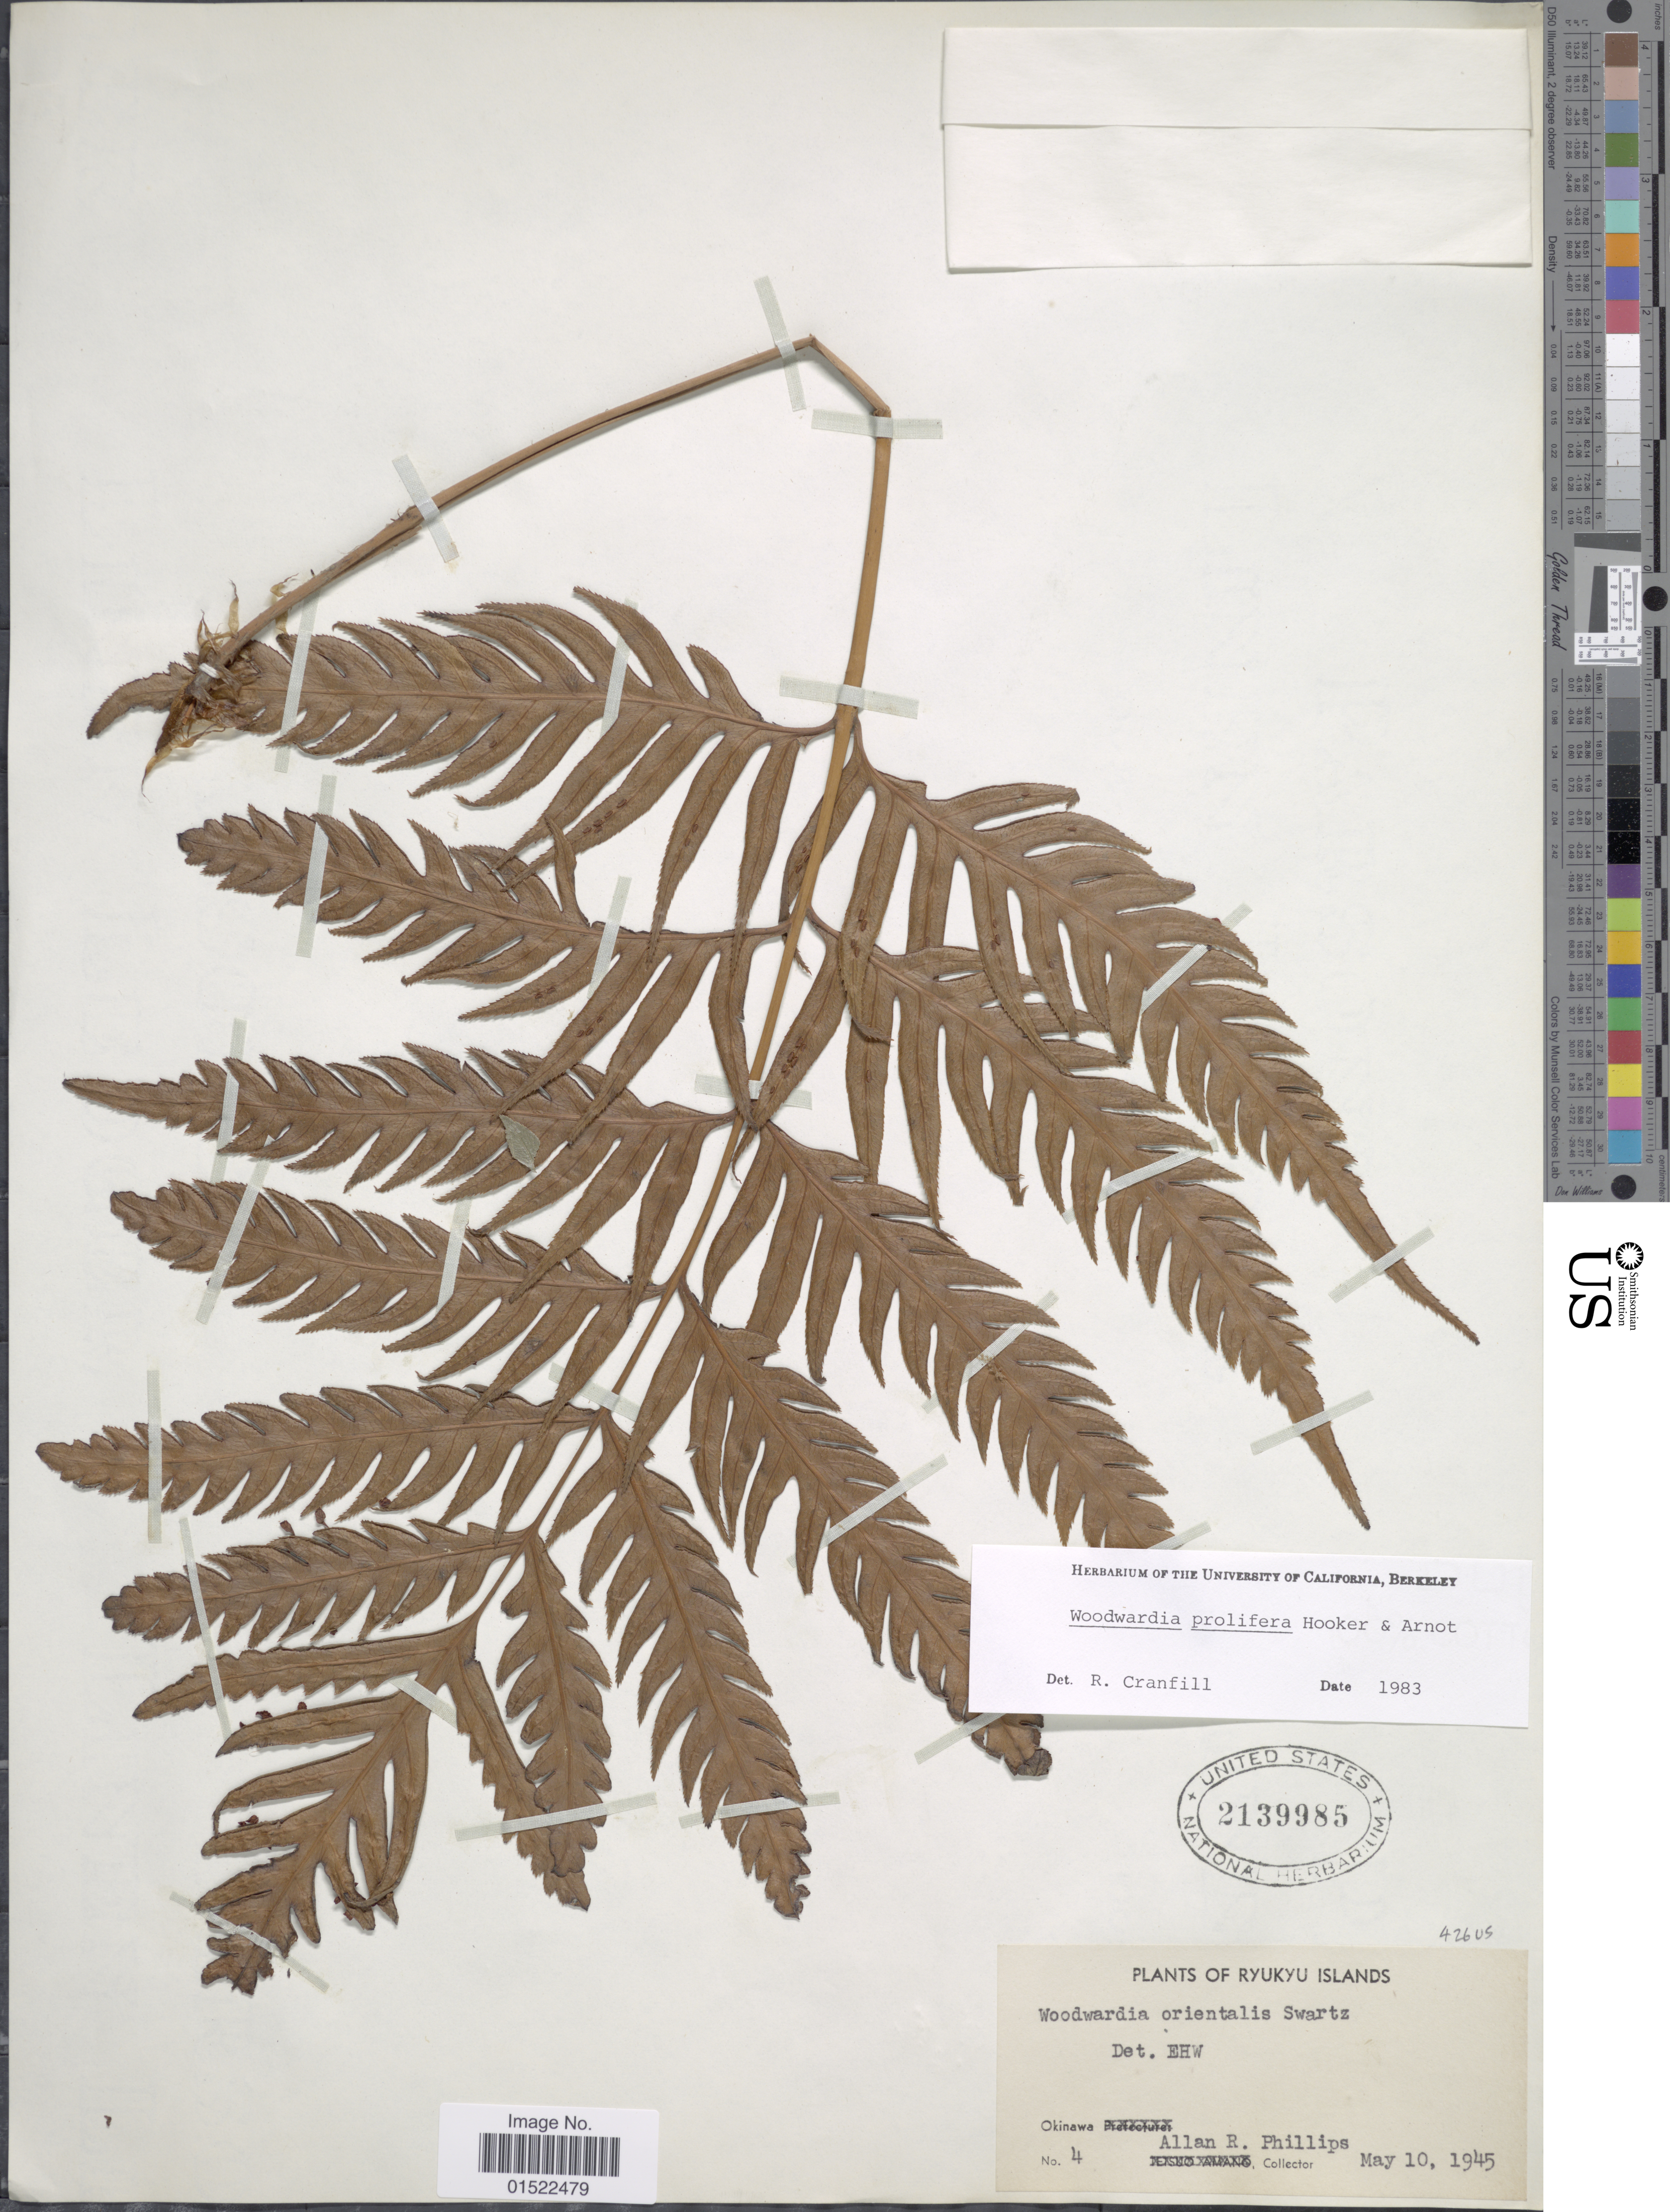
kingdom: Plantae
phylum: Tracheophyta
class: Polypodiopsida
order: Polypodiales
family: Blechnaceae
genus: Woodwardia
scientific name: Woodwardia prolifera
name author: Hook. & Arn.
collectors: A. R. Phillips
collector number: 4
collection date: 1945-05-10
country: Japan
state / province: Okinawa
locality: Okinawa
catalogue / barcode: US 2139985